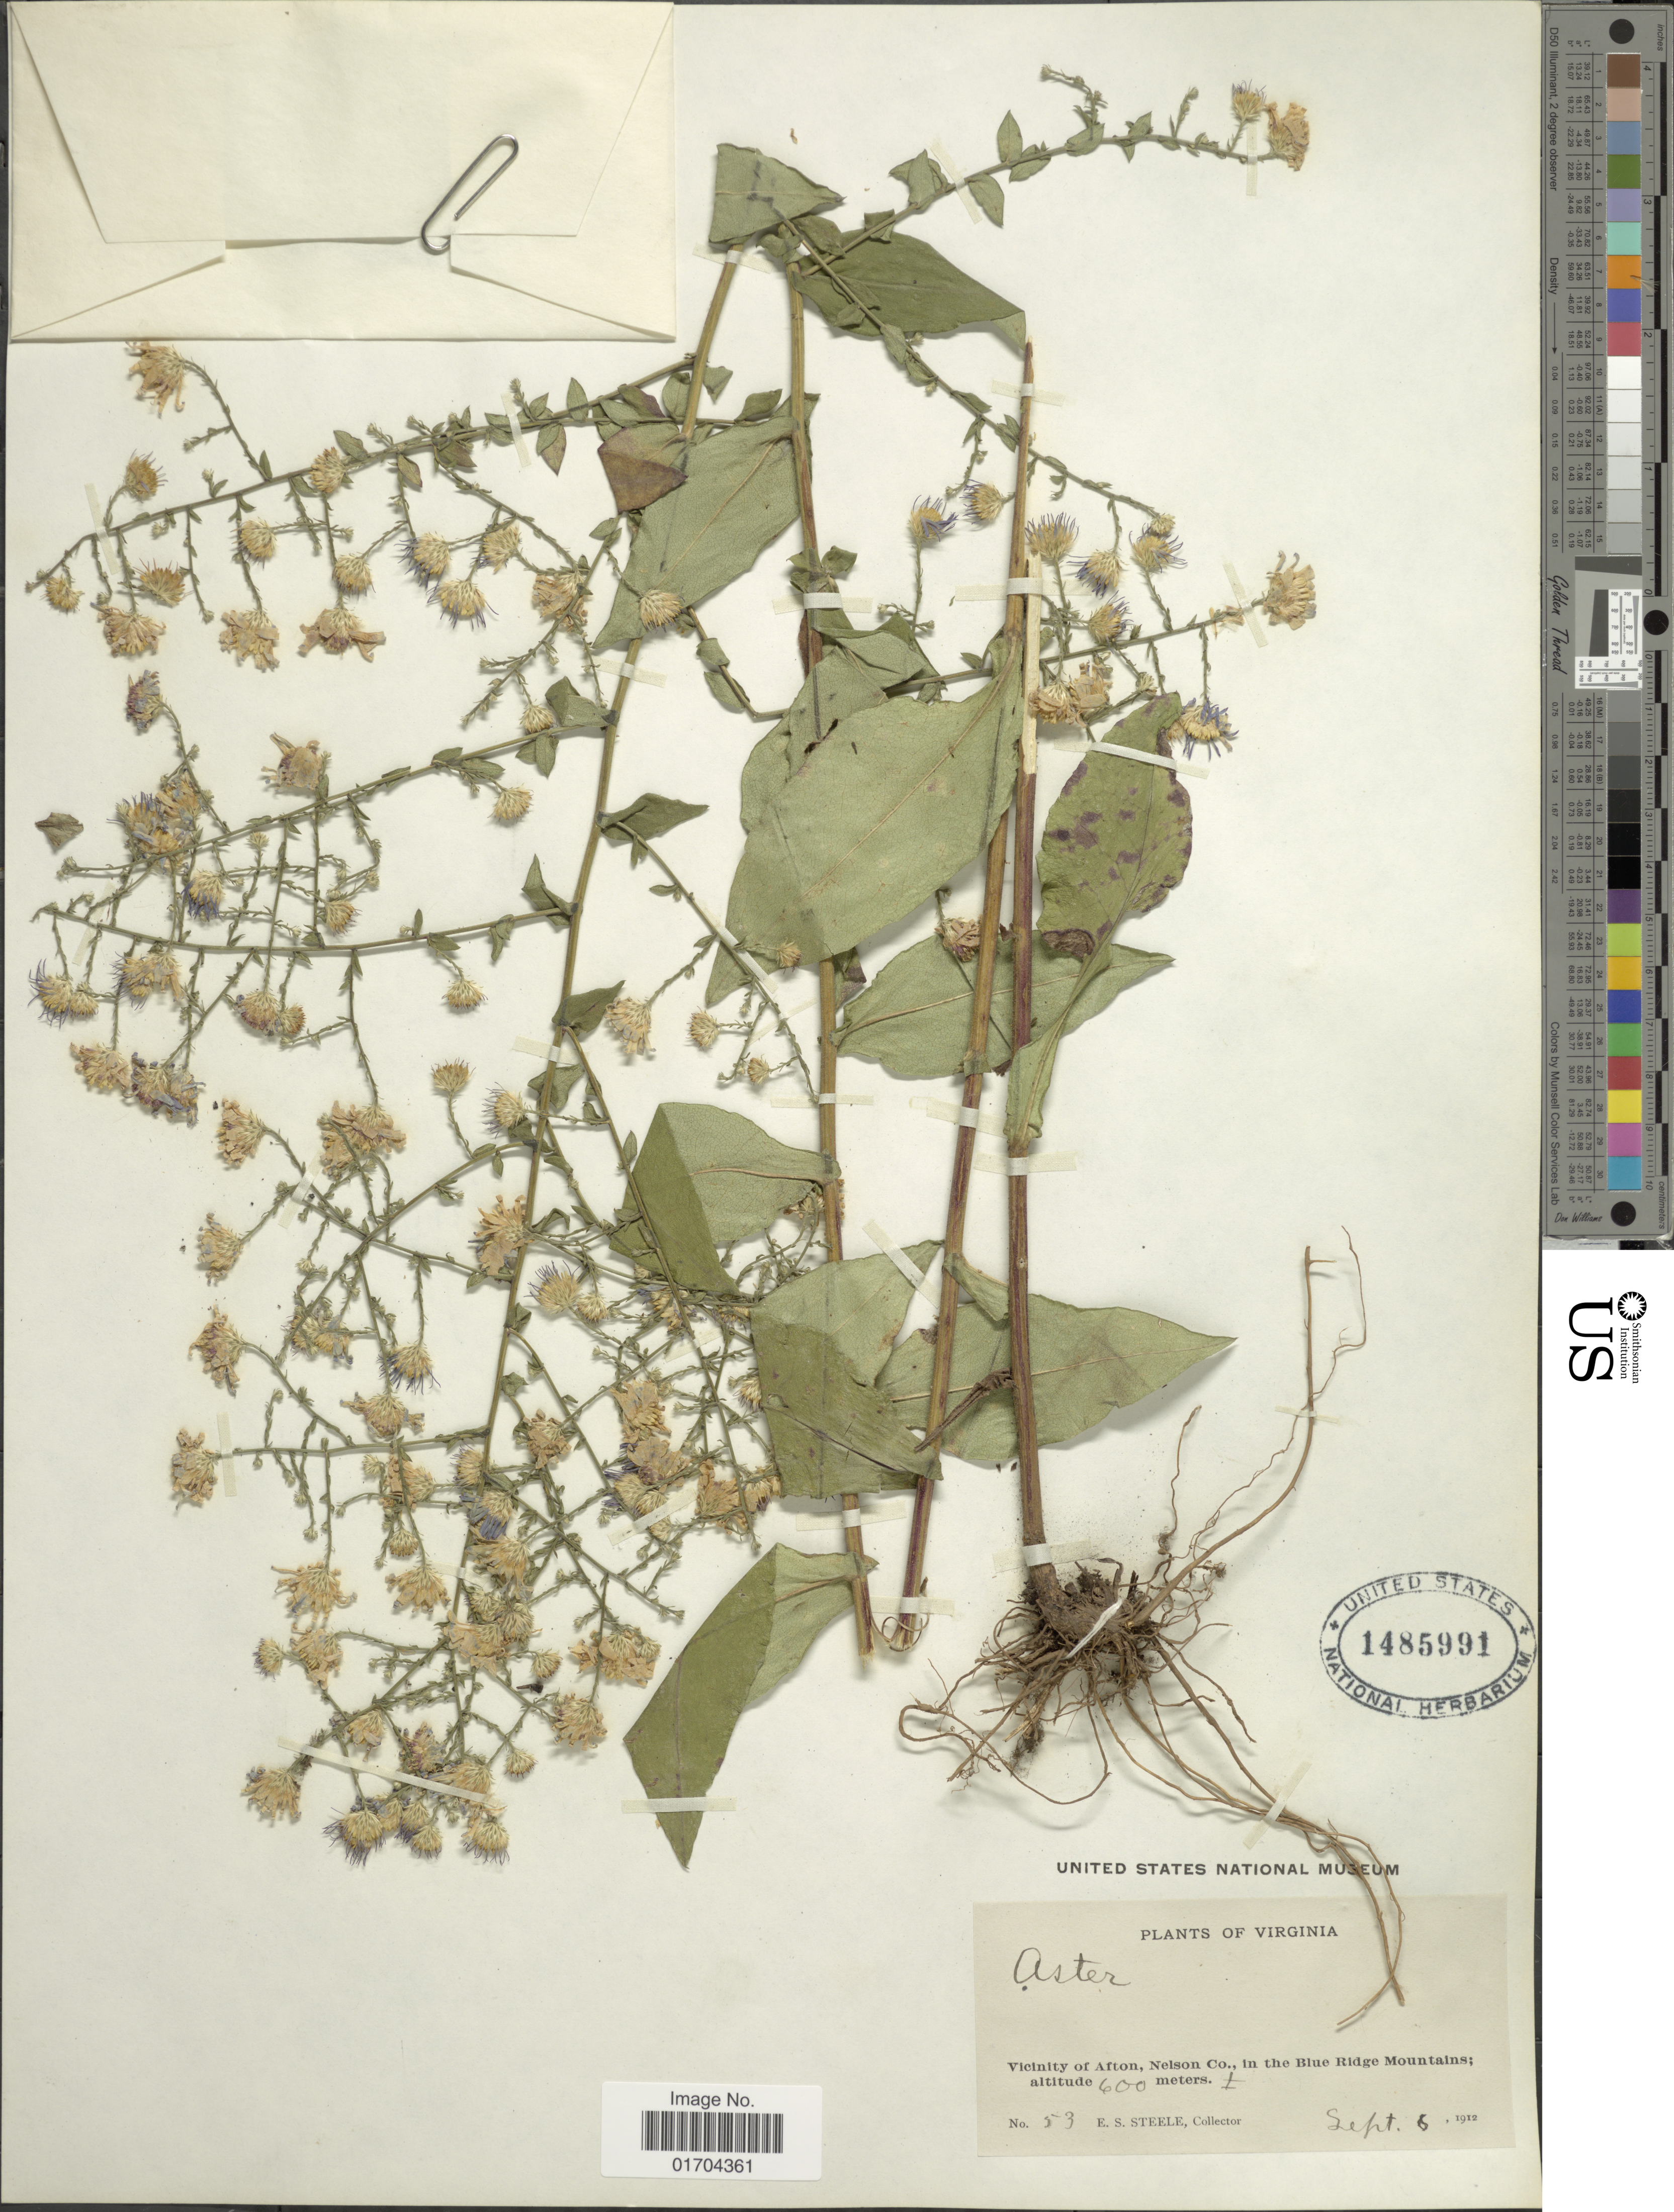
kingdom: Plantae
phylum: Tracheophyta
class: Magnoliopsida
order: Asterales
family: Asteraceae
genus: Symphyotrichum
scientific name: Symphyotrichum sp.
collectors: E. Steele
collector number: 53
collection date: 1912-09-06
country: United States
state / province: Virginia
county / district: Nelson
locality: Vicinity of Afton, Nelson Co., in the Blue Ridge Mountains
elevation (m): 600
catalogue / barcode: US 1485991